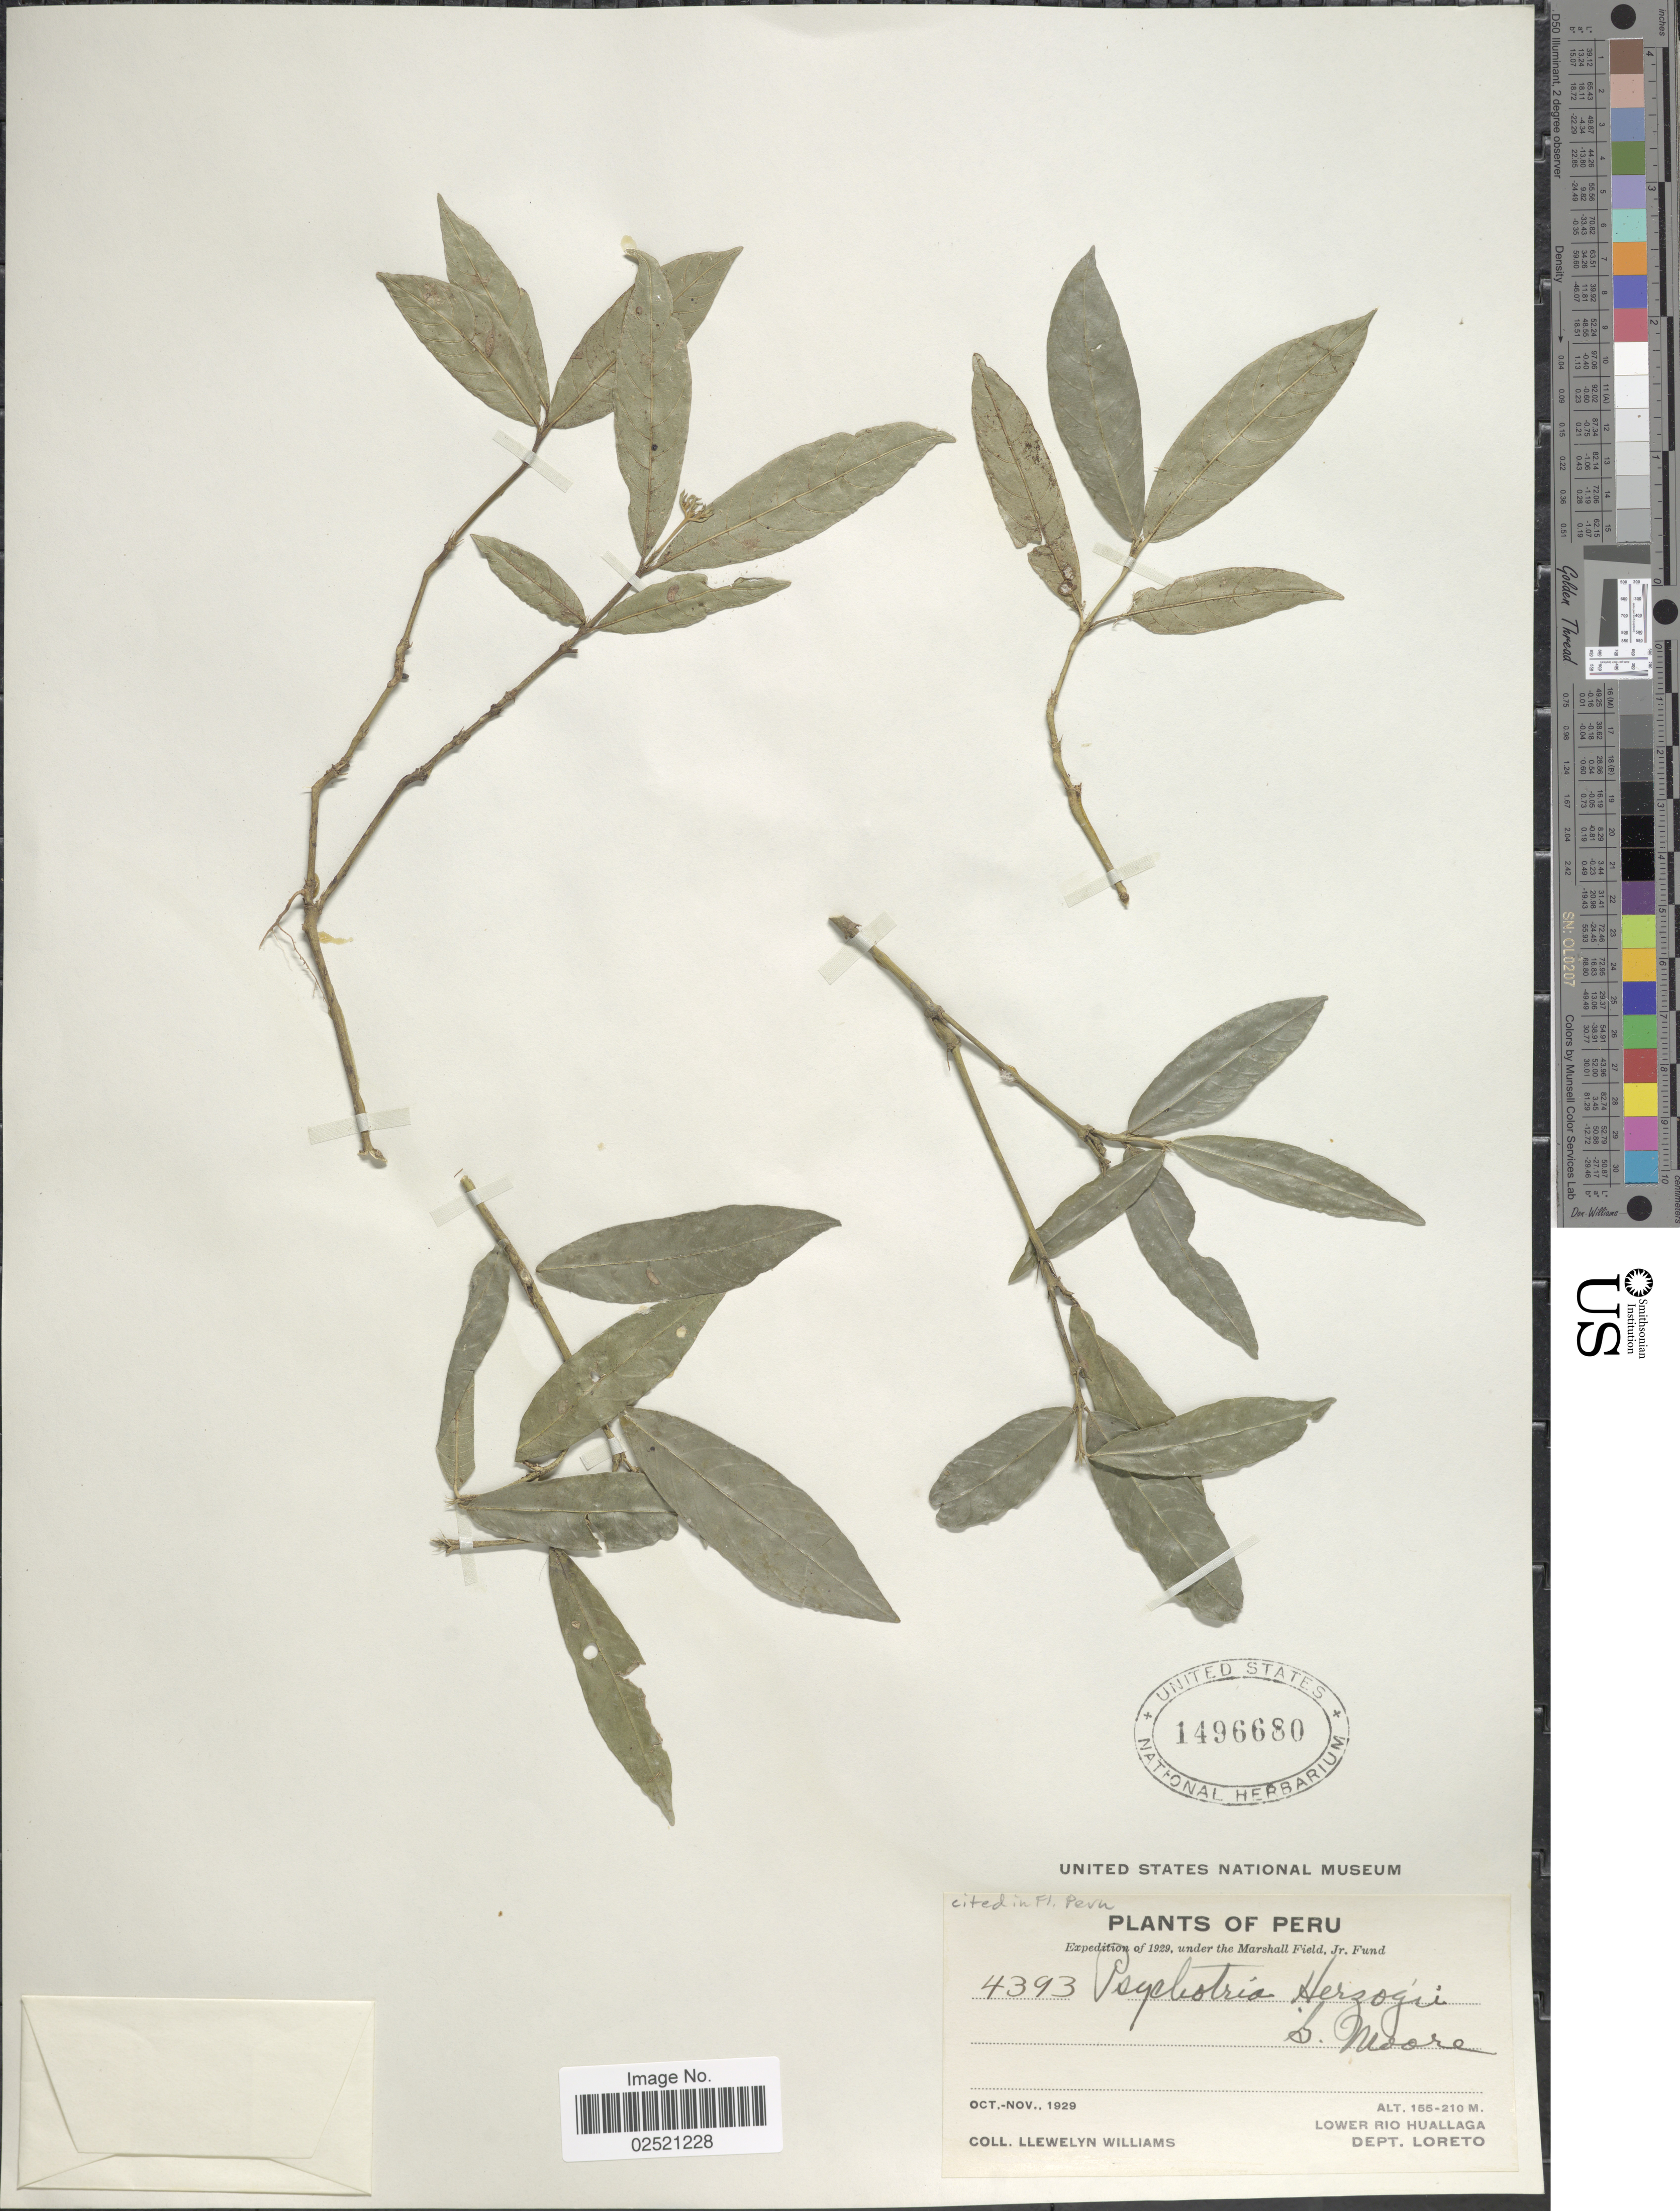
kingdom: Plantae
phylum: Tracheophyta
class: Magnoliopsida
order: Gentianales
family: Rubiaceae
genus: Psychotria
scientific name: Psychotria herzogii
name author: S. Moore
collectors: Ll. Williams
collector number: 4393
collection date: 1929-10/1929-11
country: Peru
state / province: Loreto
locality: Lower Rio Huallaga.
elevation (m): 155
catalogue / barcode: US 1496680